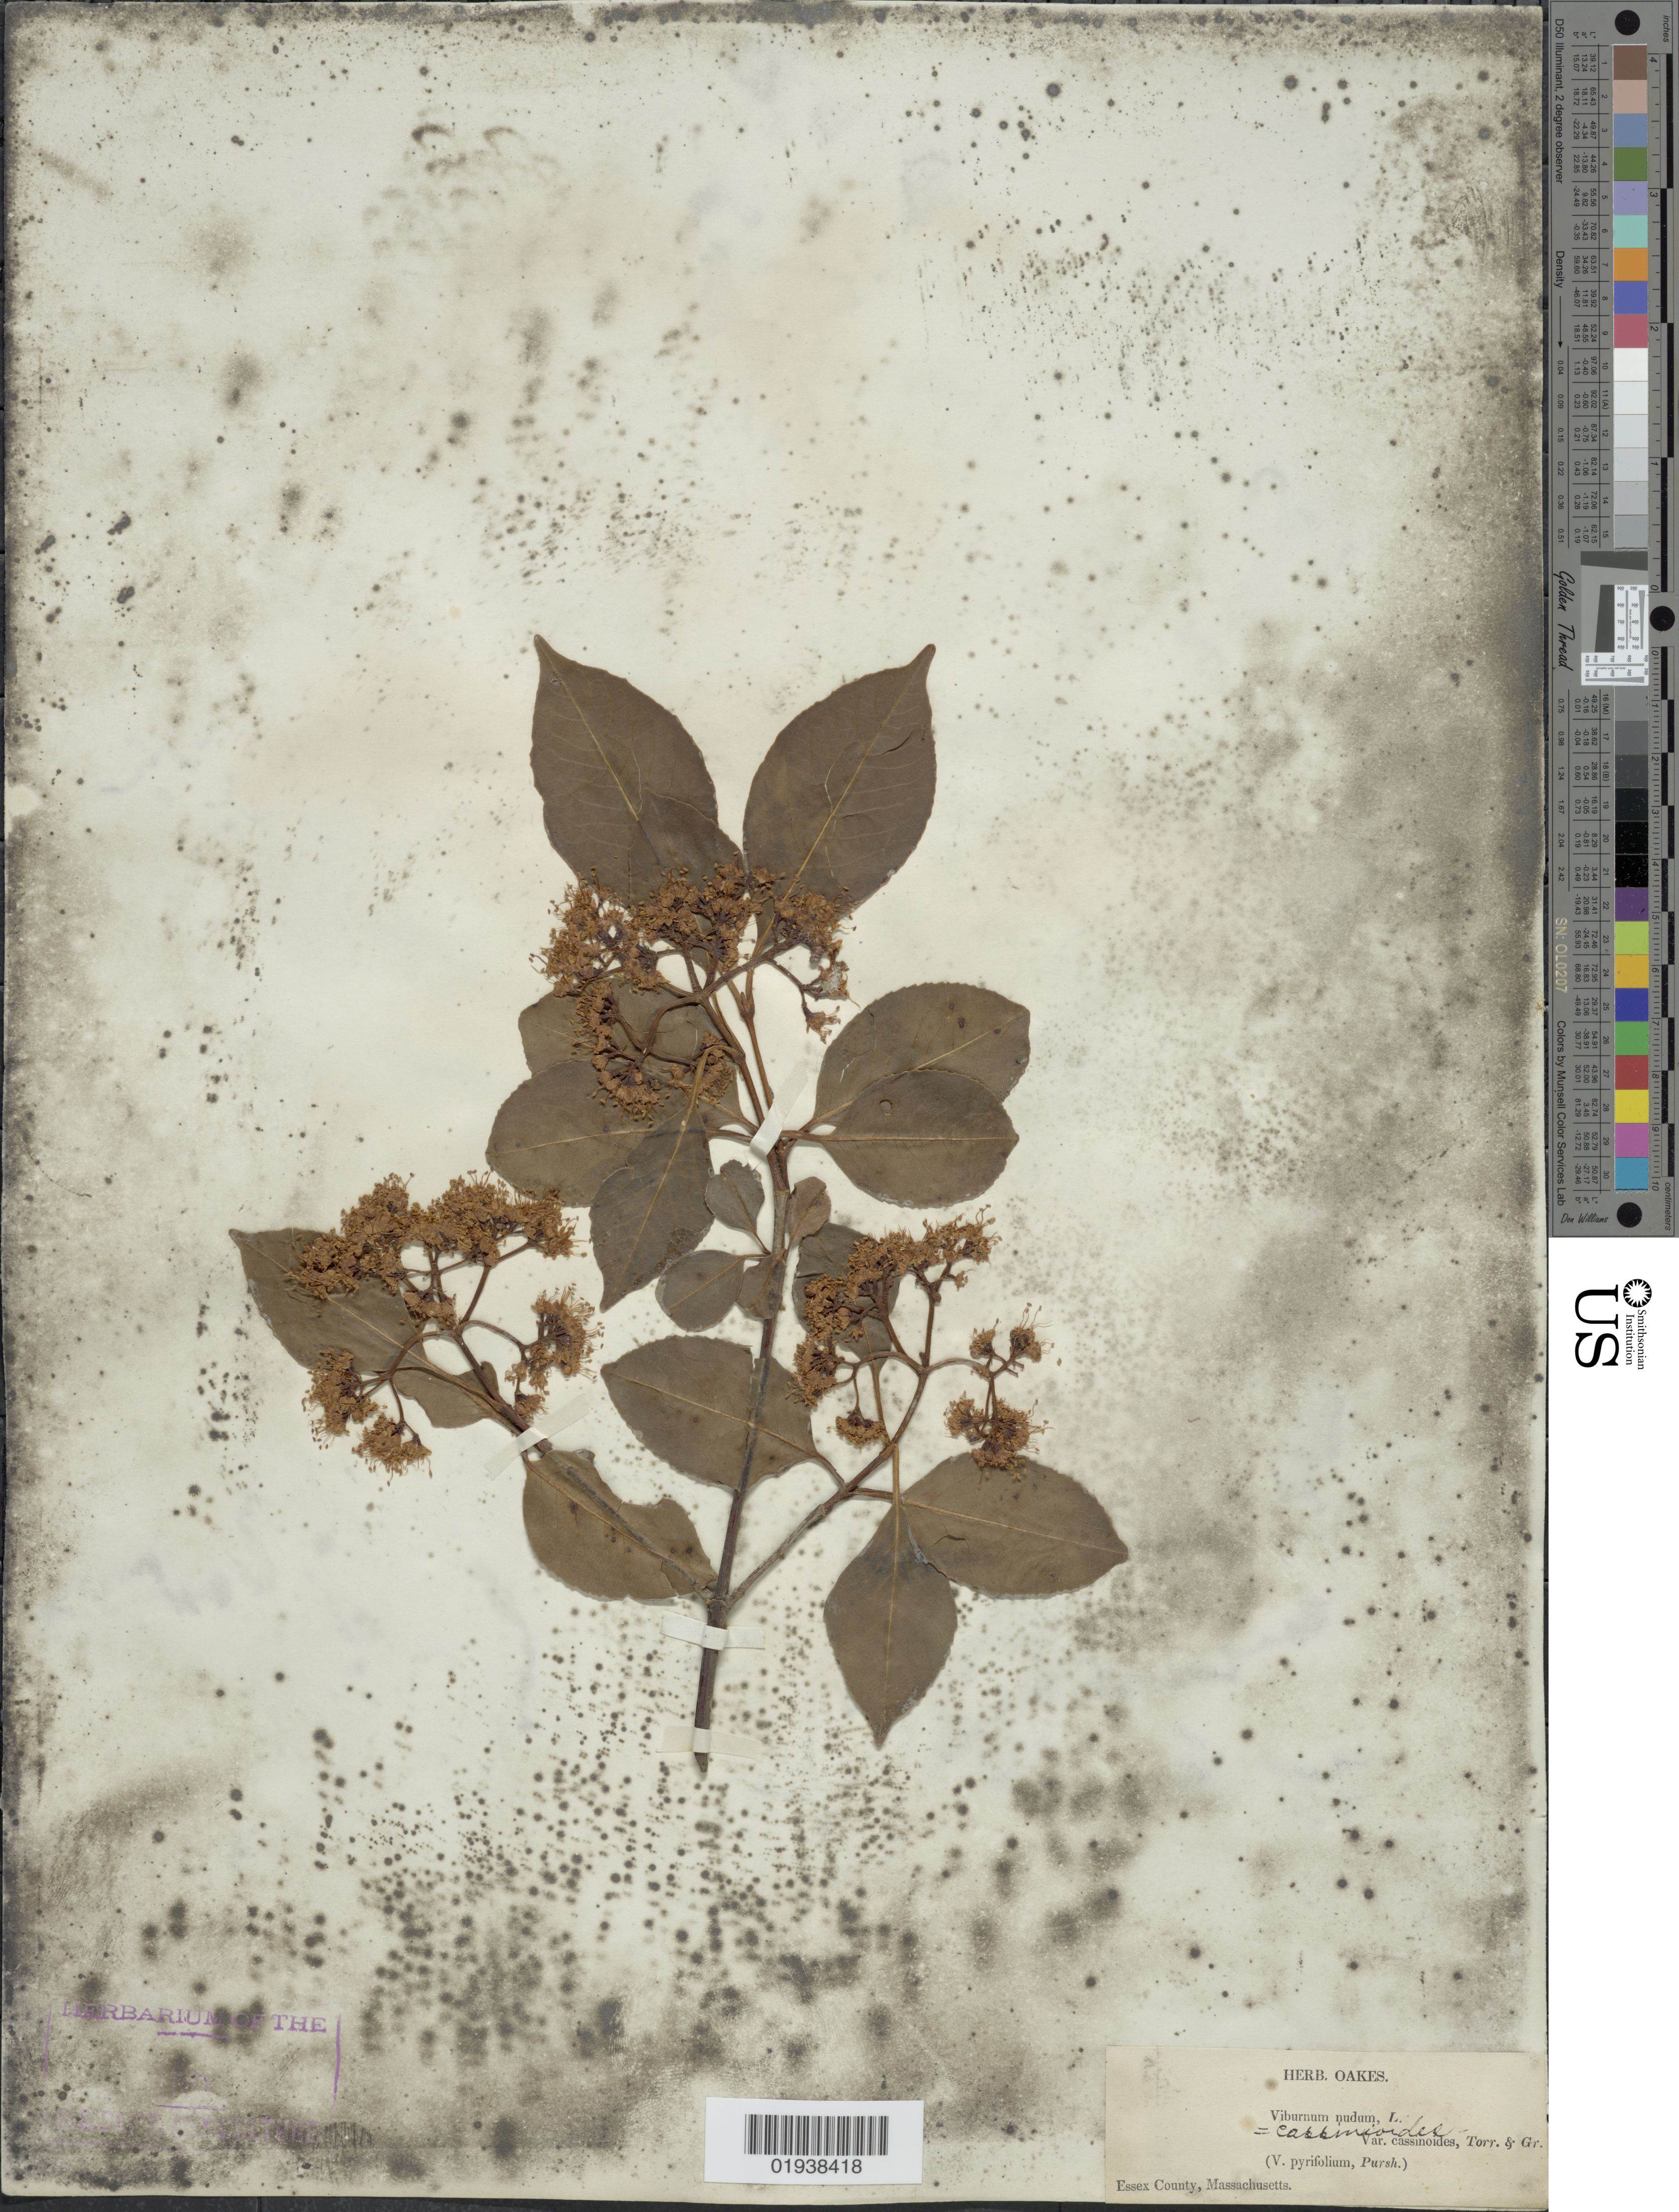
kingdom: Plantae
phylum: Tracheophyta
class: Magnoliopsida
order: Dipsacales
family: Viburnaceae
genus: Viburnum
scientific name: Viburnum cassinoides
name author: L.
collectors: ex herb. Oakes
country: United States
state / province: Massachusetts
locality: Essex County